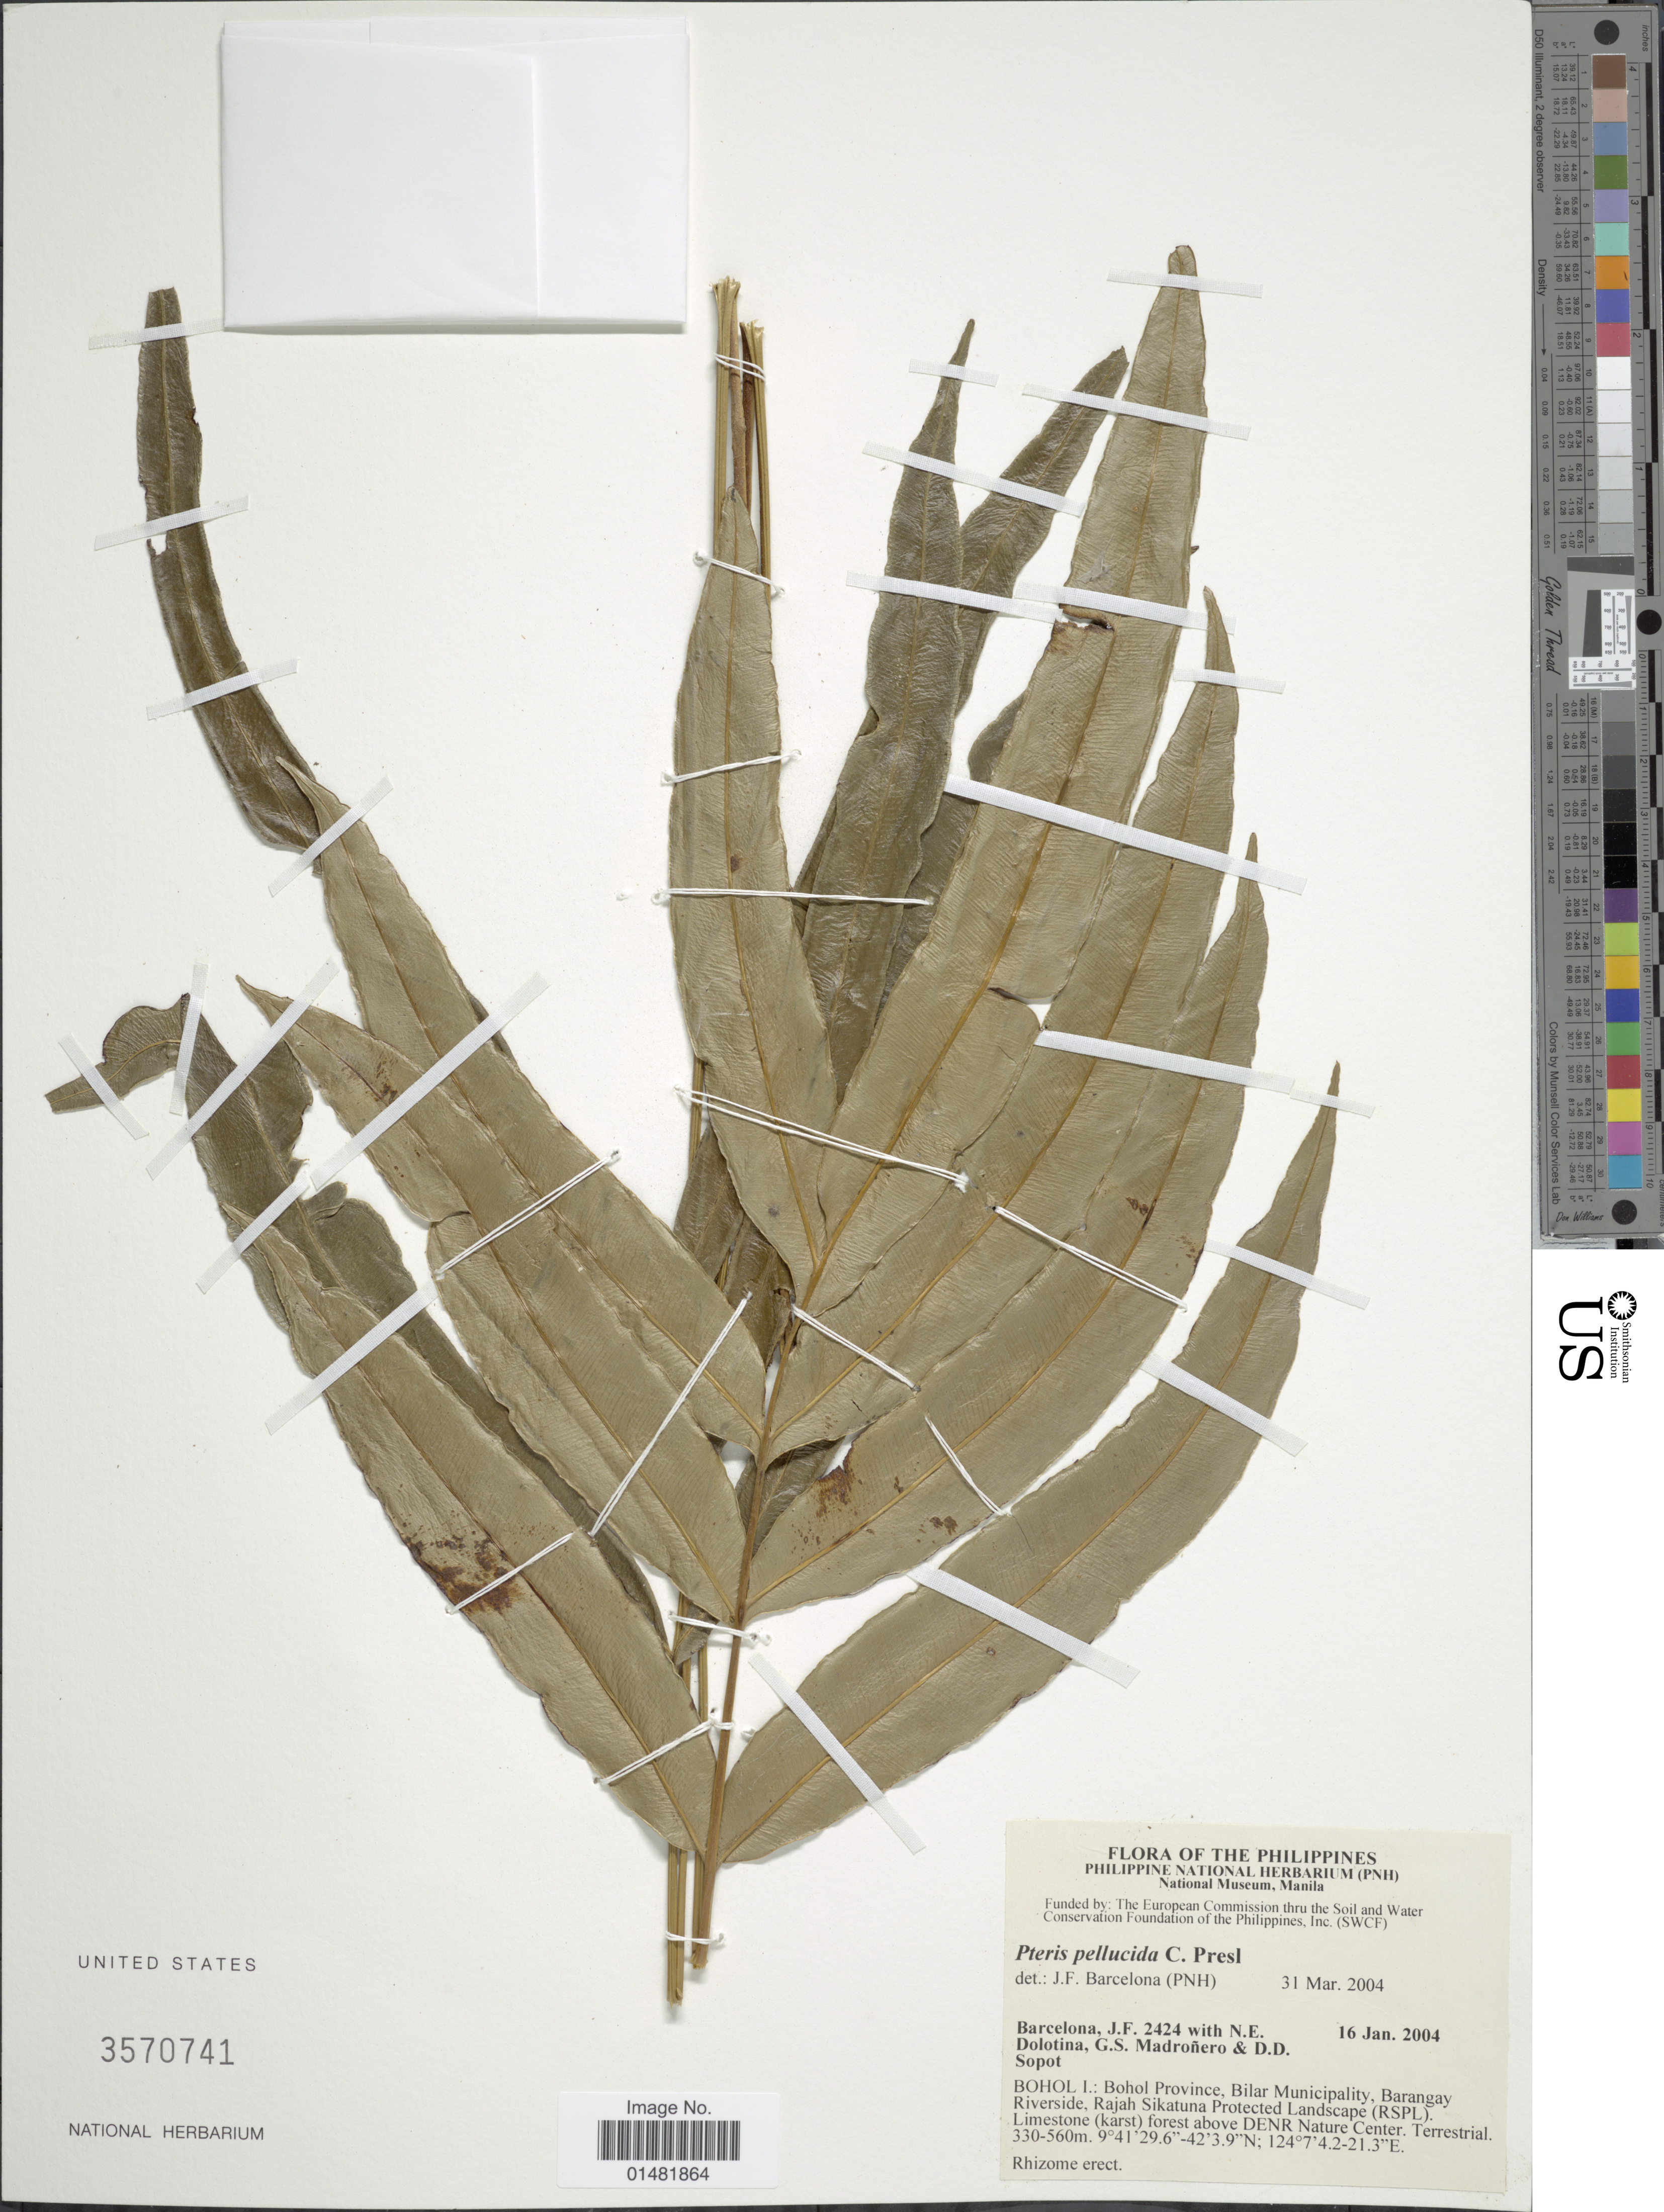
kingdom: Plantae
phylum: Tracheophyta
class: Polypodiopsida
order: Polypodiales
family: Pteridaceae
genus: Pteris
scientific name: Pteris pellucida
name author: C. Presl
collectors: J. F. Barcelona, N. Dolotina, G. Madroñero & D. Sopot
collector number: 2424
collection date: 2004-01-16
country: Philippines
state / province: Central Visayas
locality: Bohol I.: Bohol Province, Bilar Municipality, Barangay Riverside, Rajah Sikatuna Protected Landscape (RSPL)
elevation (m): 330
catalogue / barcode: US 3570741